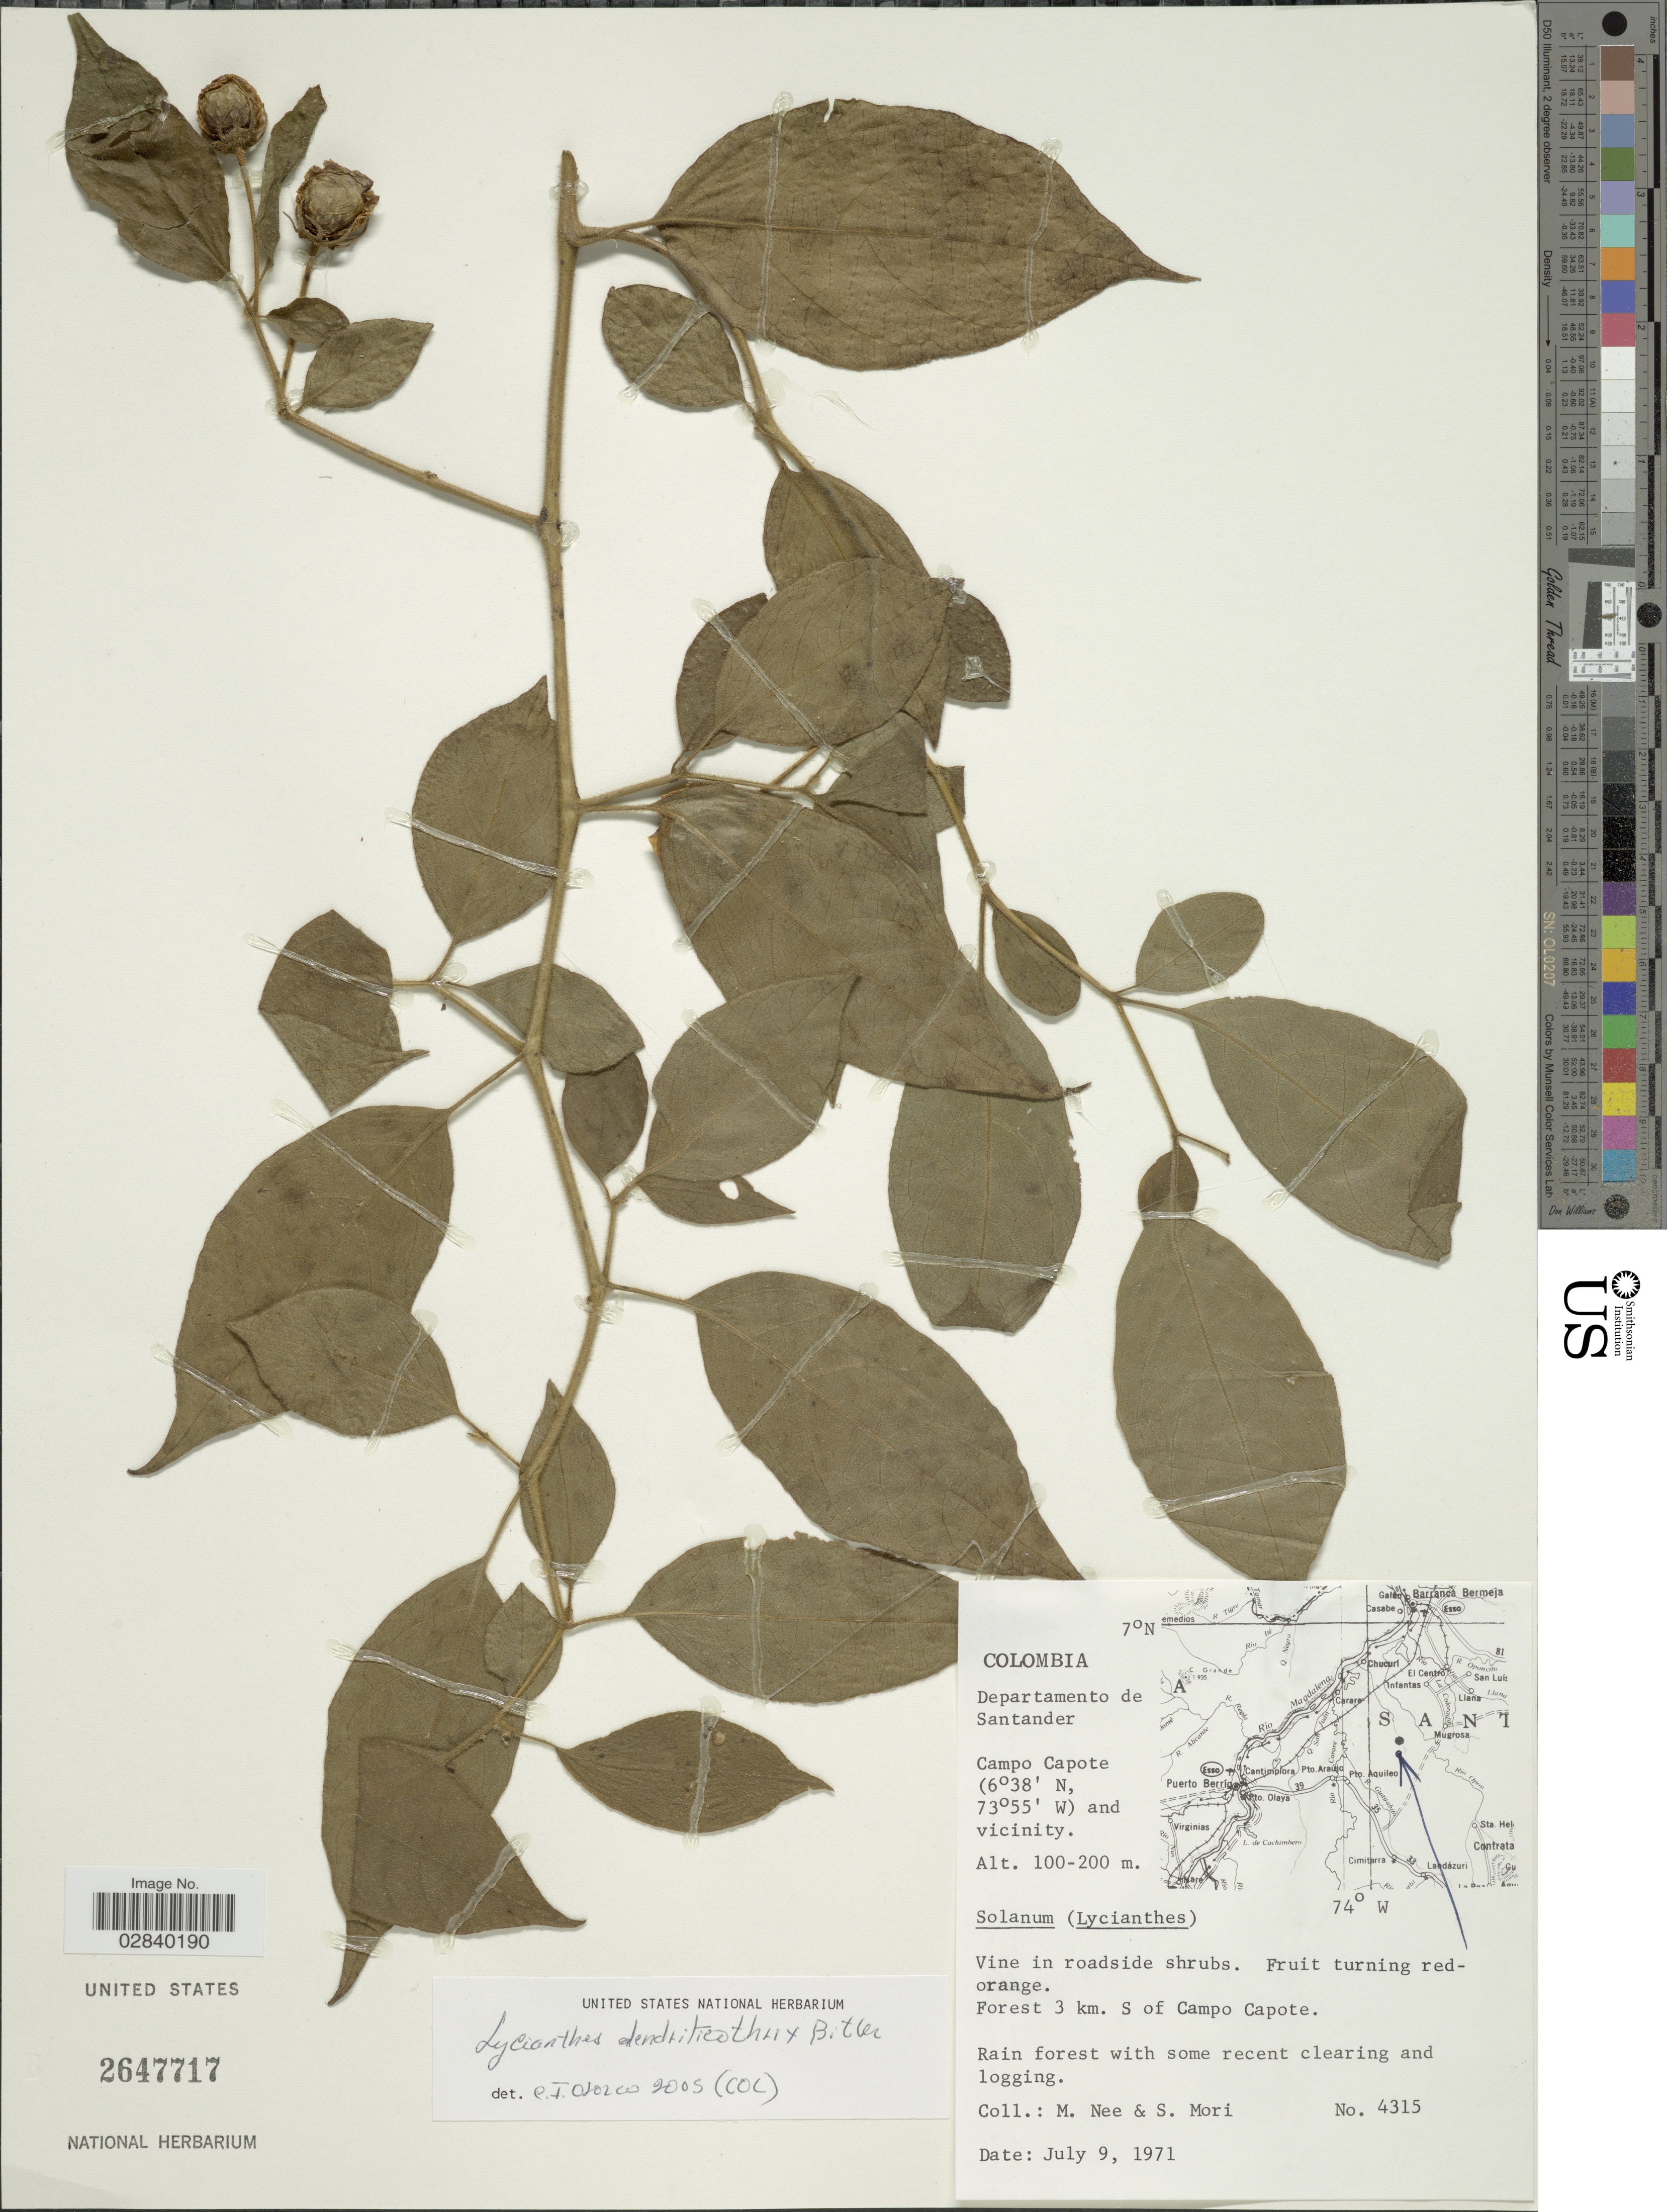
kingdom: Plantae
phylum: Tracheophyta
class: Magnoliopsida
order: Solanales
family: Solanaceae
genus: Lycianthes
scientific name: Lycianthes dendriticothrix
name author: Bitter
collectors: M. Nee & S. Mori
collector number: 4315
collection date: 1971-07-09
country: Colombia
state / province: Santander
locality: Departamento de Santander. Campo Capote and vicinity. Forest 3 km. S of Campo Capote.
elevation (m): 100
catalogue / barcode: US 2647717